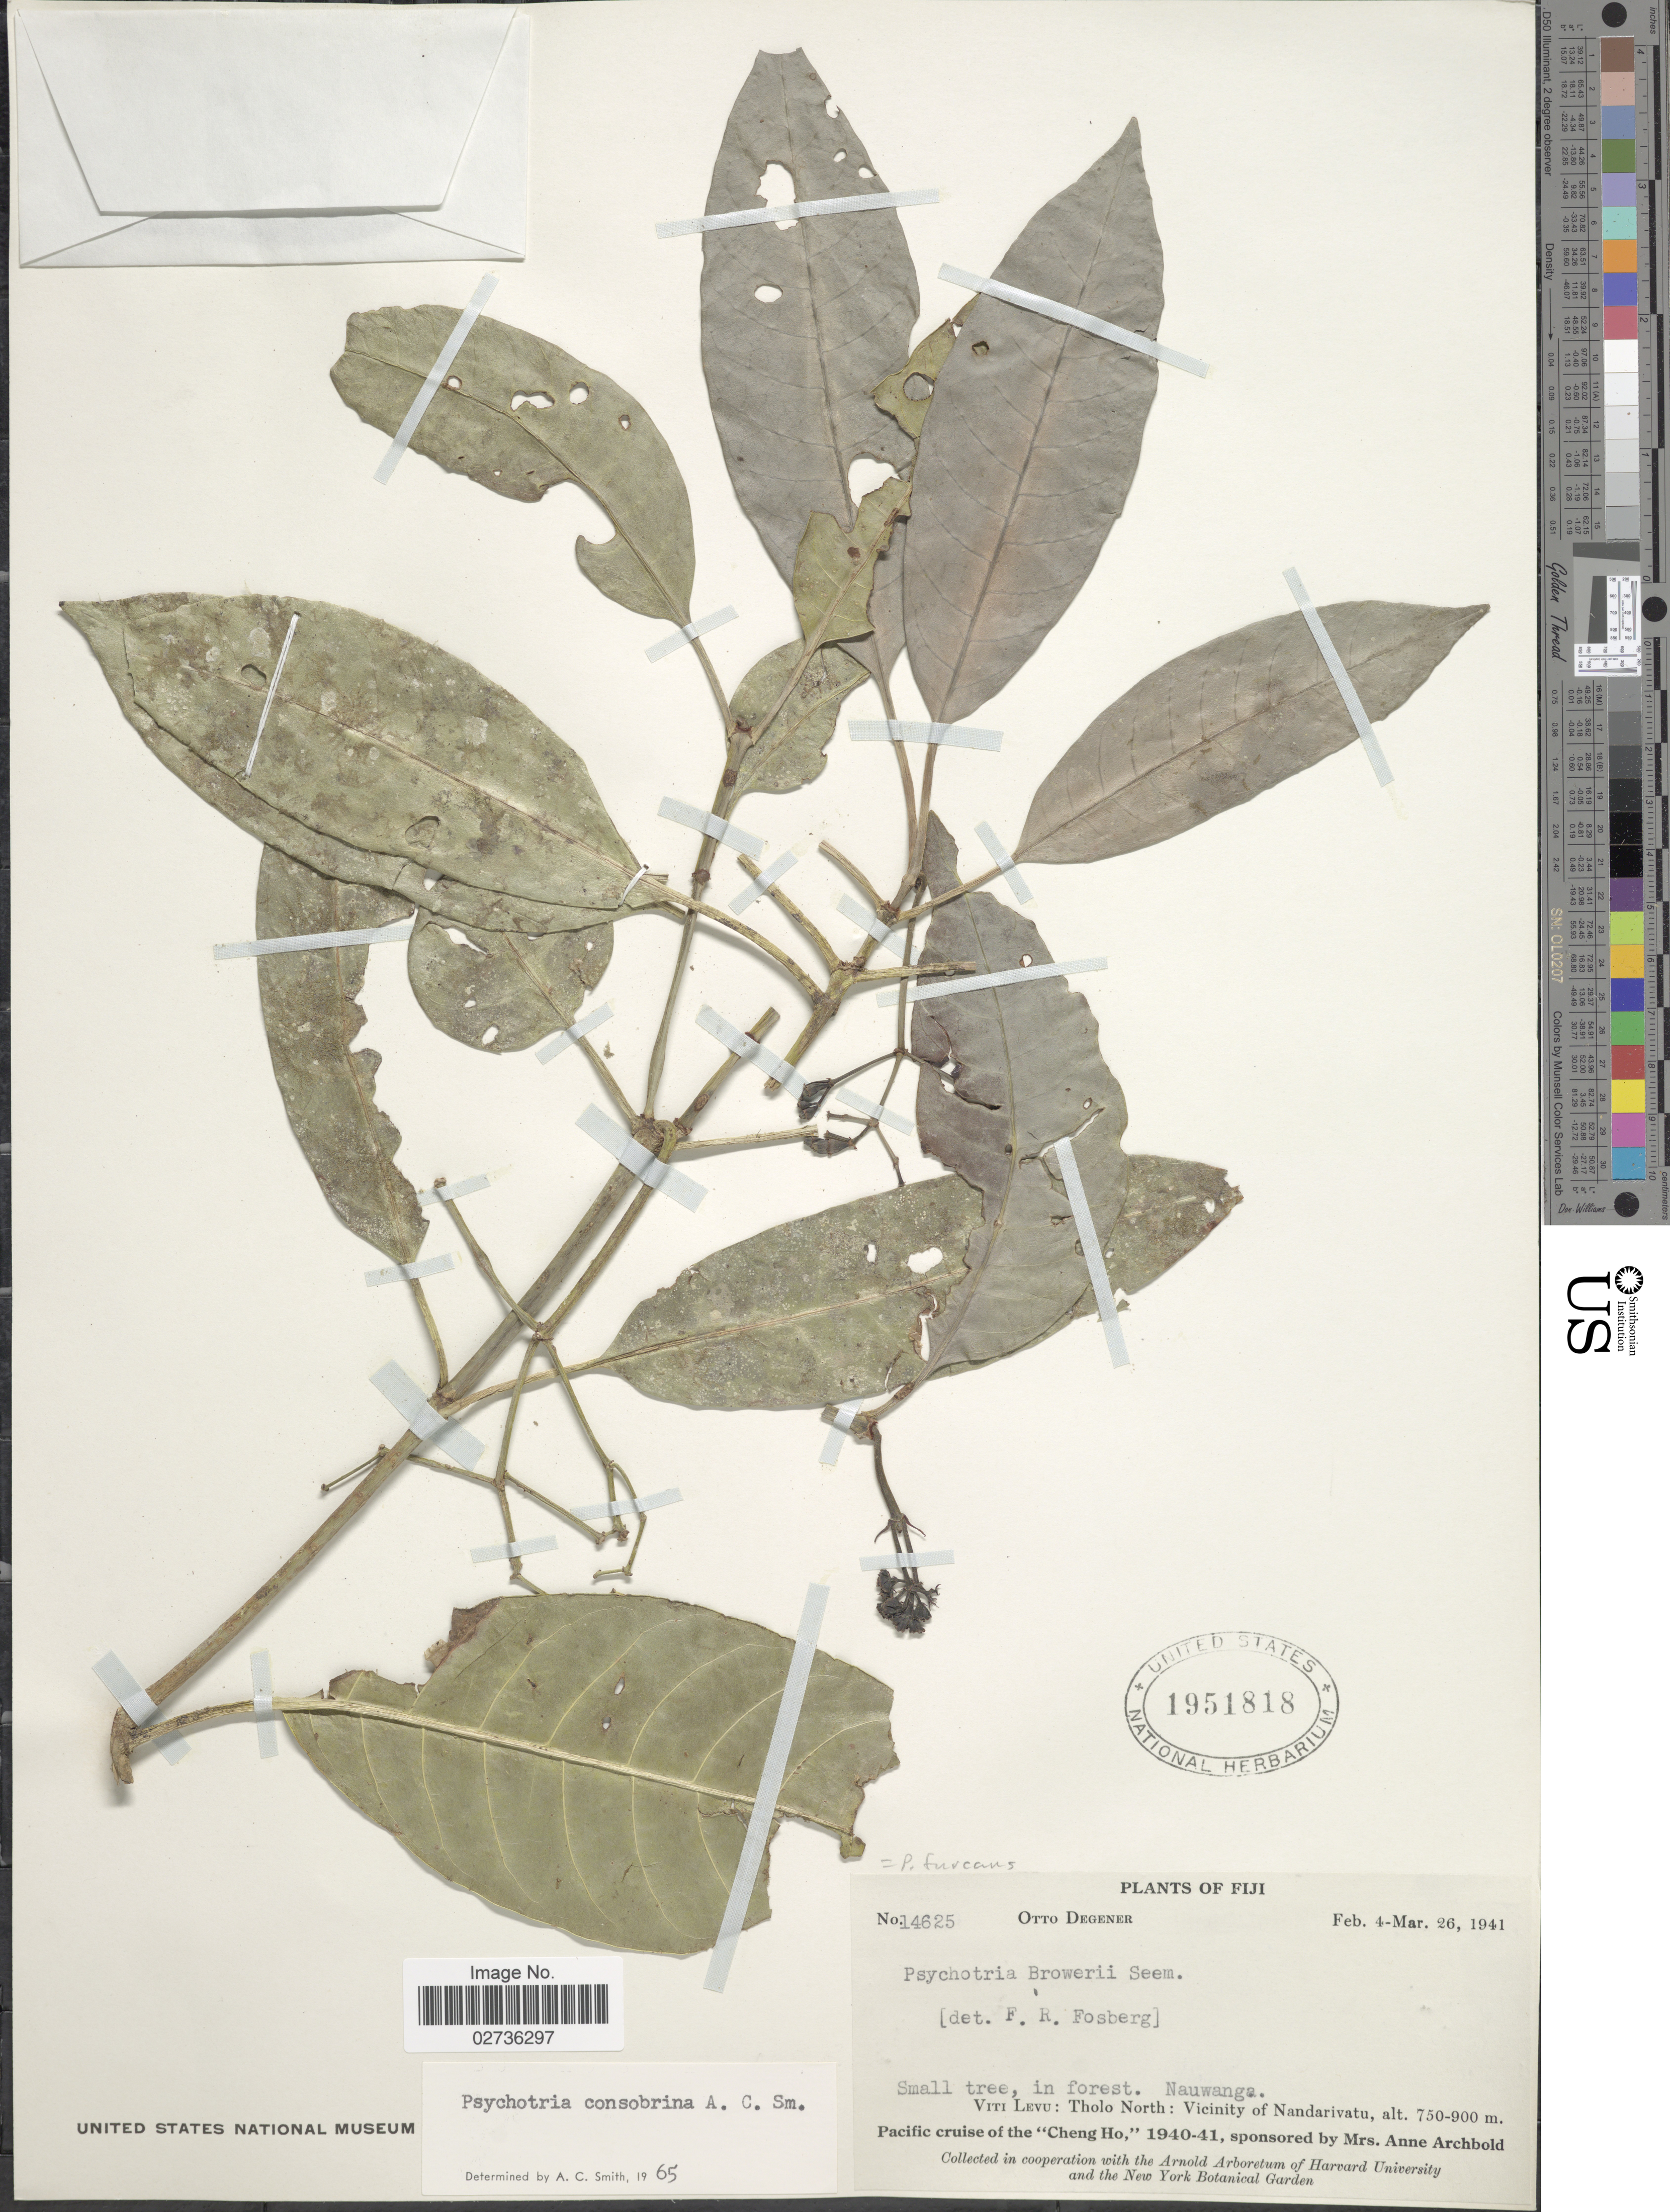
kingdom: Plantae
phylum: Tracheophyta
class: Magnoliopsida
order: Gentianales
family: Rubiaceae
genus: Psychotria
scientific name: Psychotria furcans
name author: Fosberg in A.C. Sm.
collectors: O. Degener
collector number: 14625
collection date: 1941-02-04/1941-03-26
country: Fiji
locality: In forest. Nauwanga. Viti Levu: Tholo North: Vicinity of Nandarivatu.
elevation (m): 750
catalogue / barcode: US 1951818